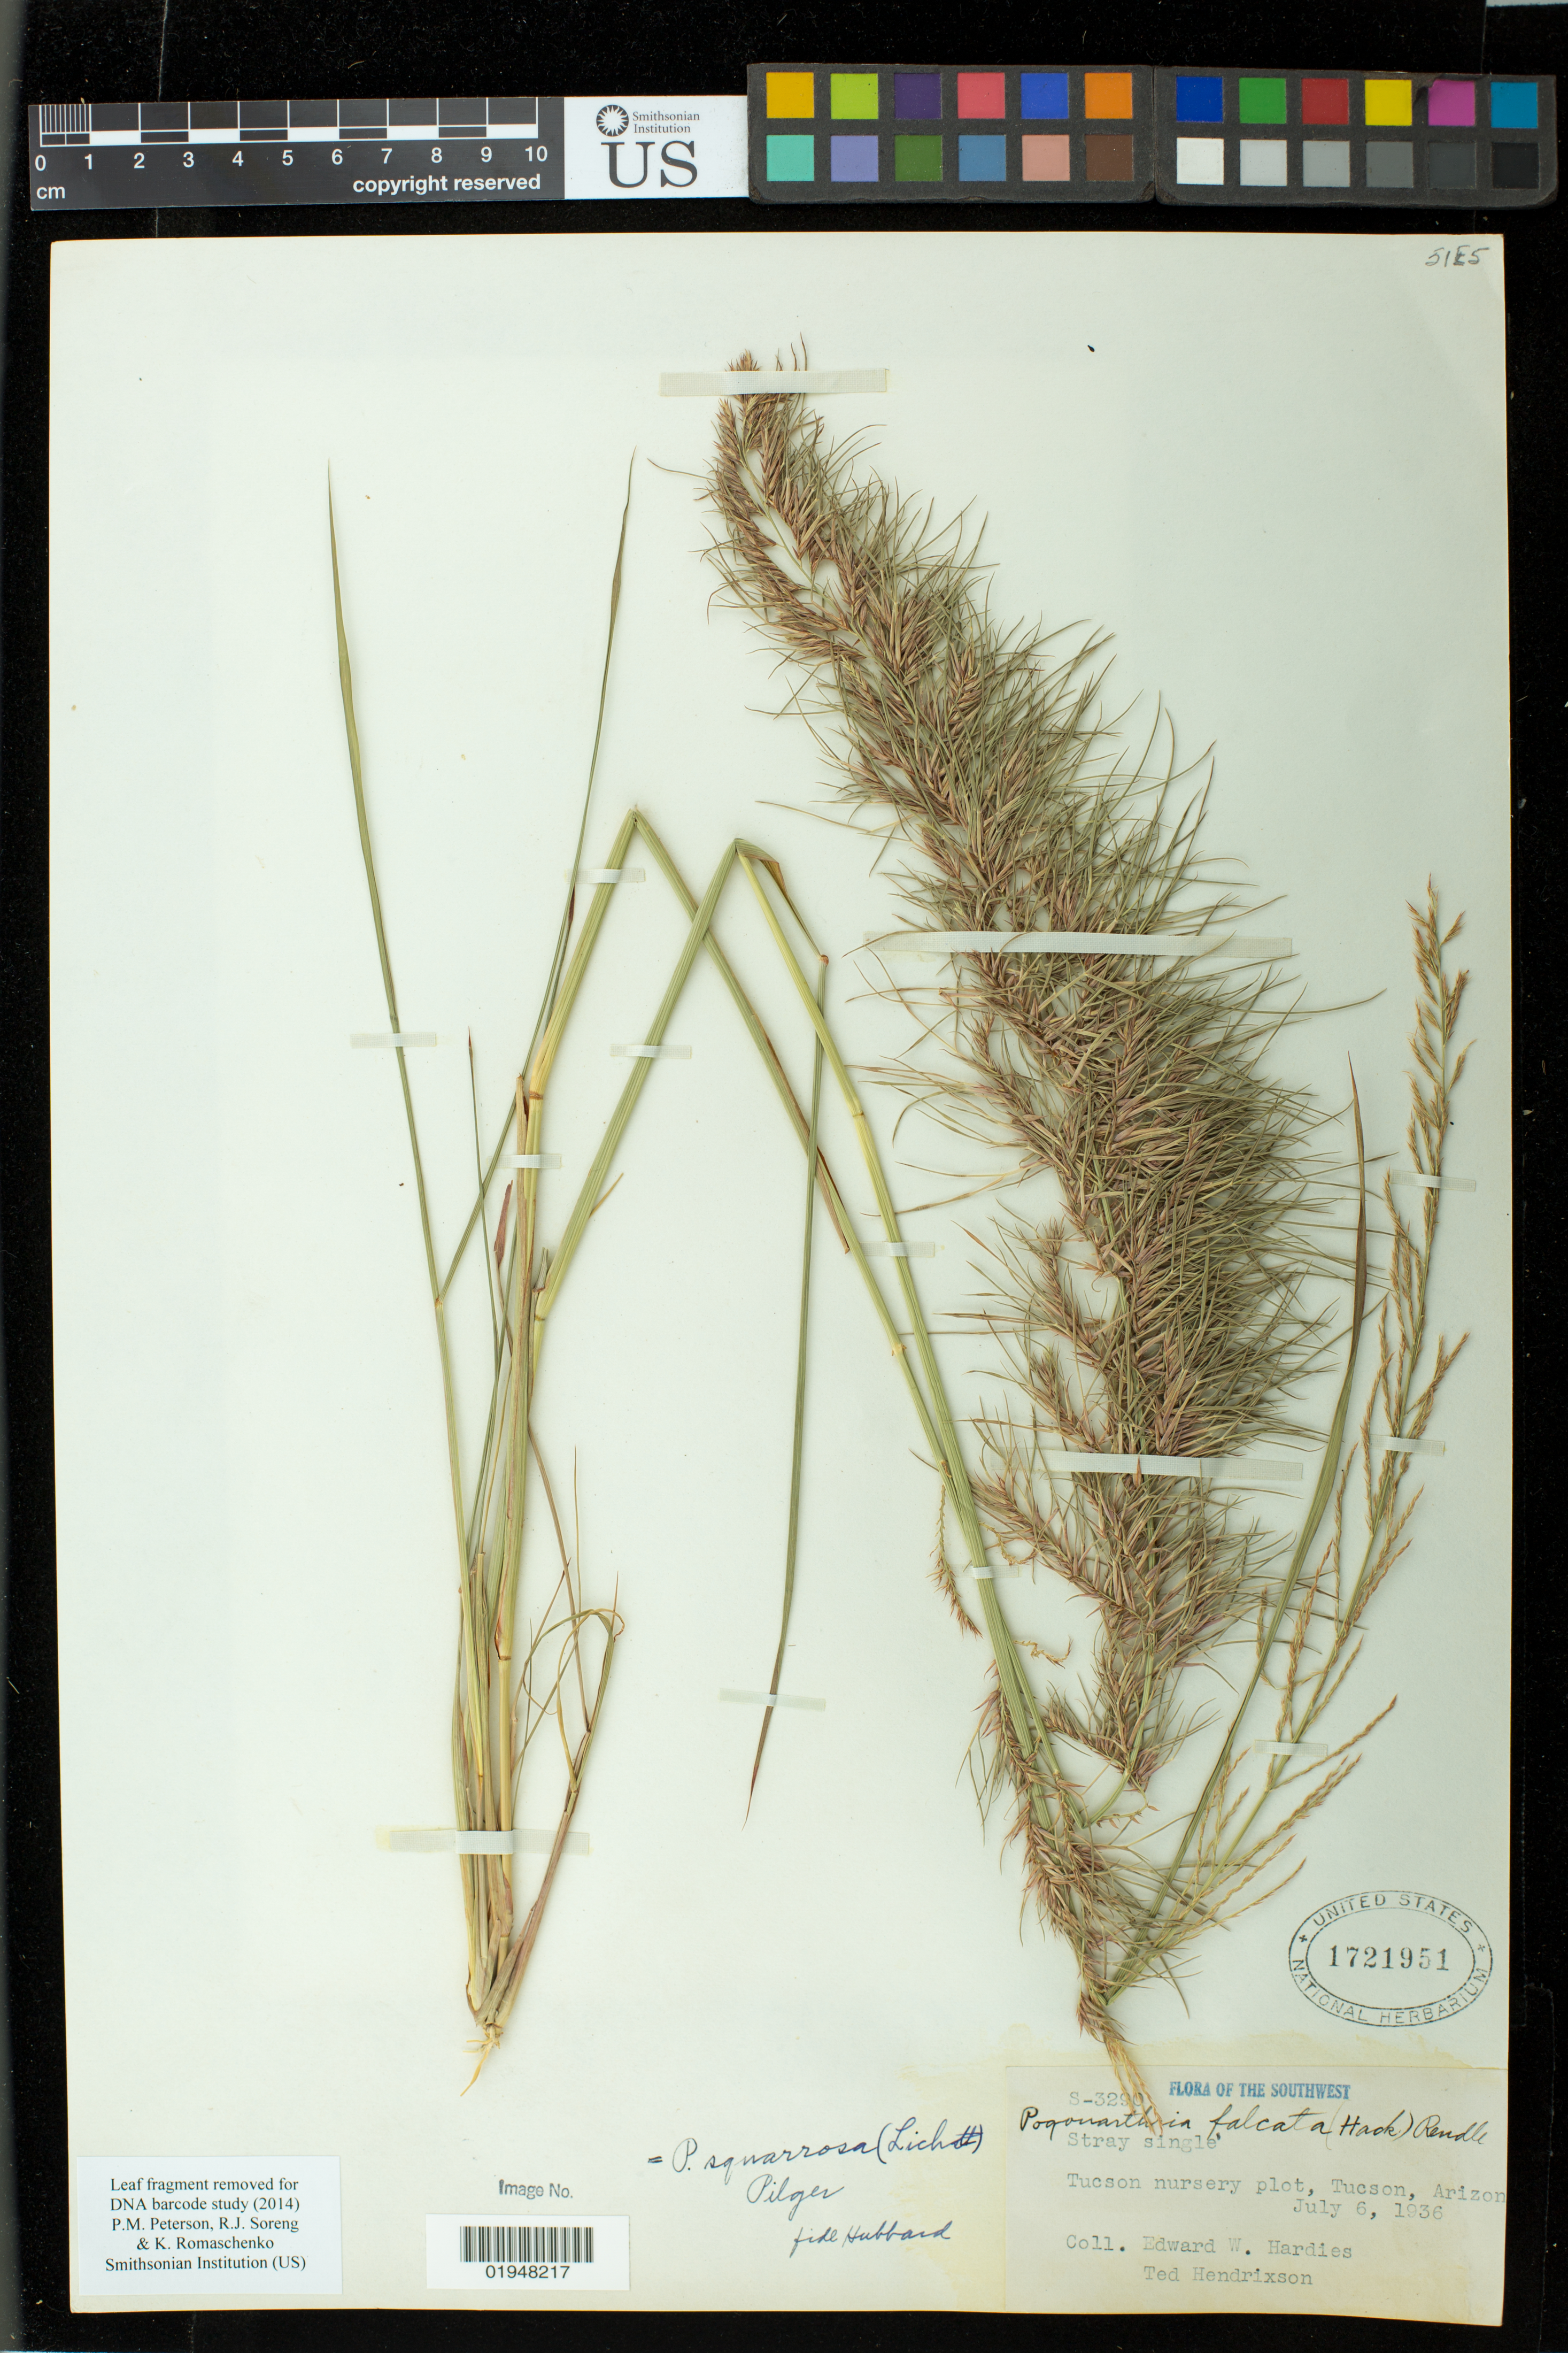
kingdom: Plantae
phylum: Tracheophyta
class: Liliopsida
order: Poales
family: Poaceae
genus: Eragrostis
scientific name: Eragrostis marlothii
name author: Hack.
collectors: E. Hardies & T. Hendrixson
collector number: S-3290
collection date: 1936-07-06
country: United States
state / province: Arizona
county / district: Pima County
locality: Tucson nursery plot, Tucson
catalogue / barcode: US 1721951